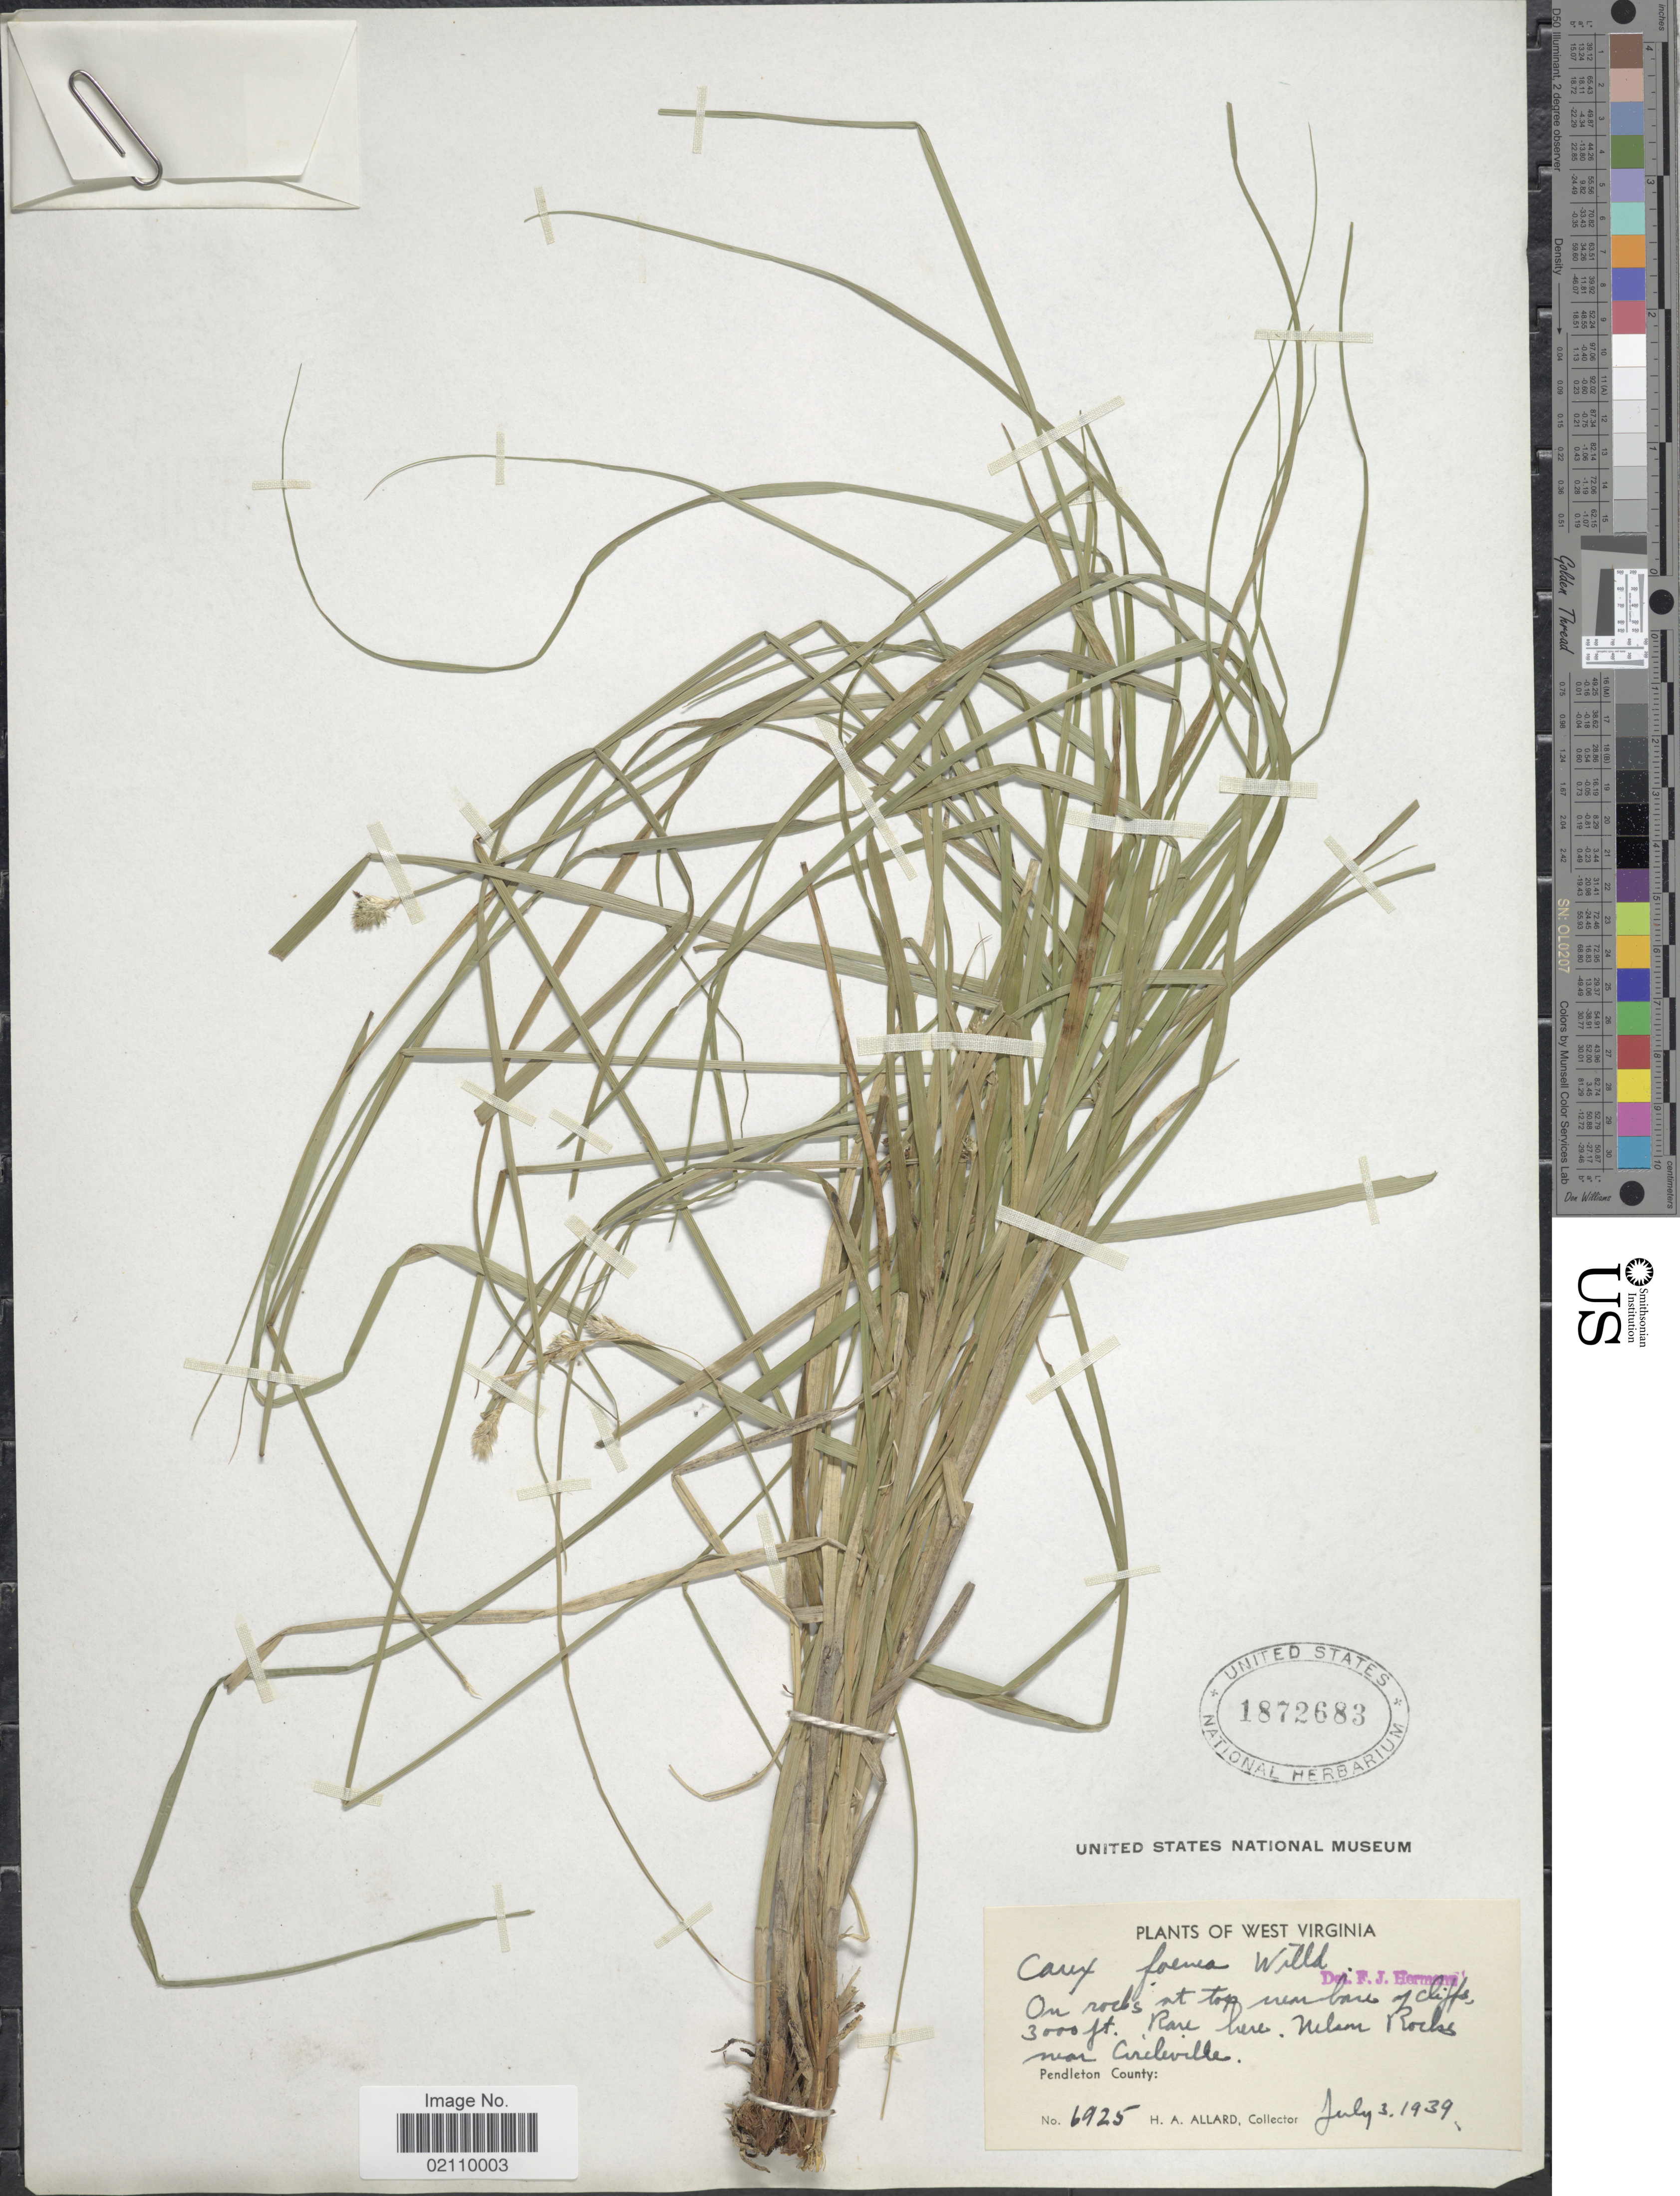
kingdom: Plantae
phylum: Tracheophyta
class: Liliopsida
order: Poales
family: Cyperaceae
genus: Carex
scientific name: Carex argyrantha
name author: Tuck. ex Boott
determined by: Strong, Mark T., (BOT), Smithsonian Institution - National Museum of Natural History (UNITED STATES)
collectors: H. A. Allard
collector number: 6925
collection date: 1939-07-03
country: United States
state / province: West Virginia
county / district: Pendleton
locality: On roacks at top uhmbare of cliffs. Nelam Rocks near Circleville. Pendleton County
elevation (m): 914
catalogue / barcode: US 1872683